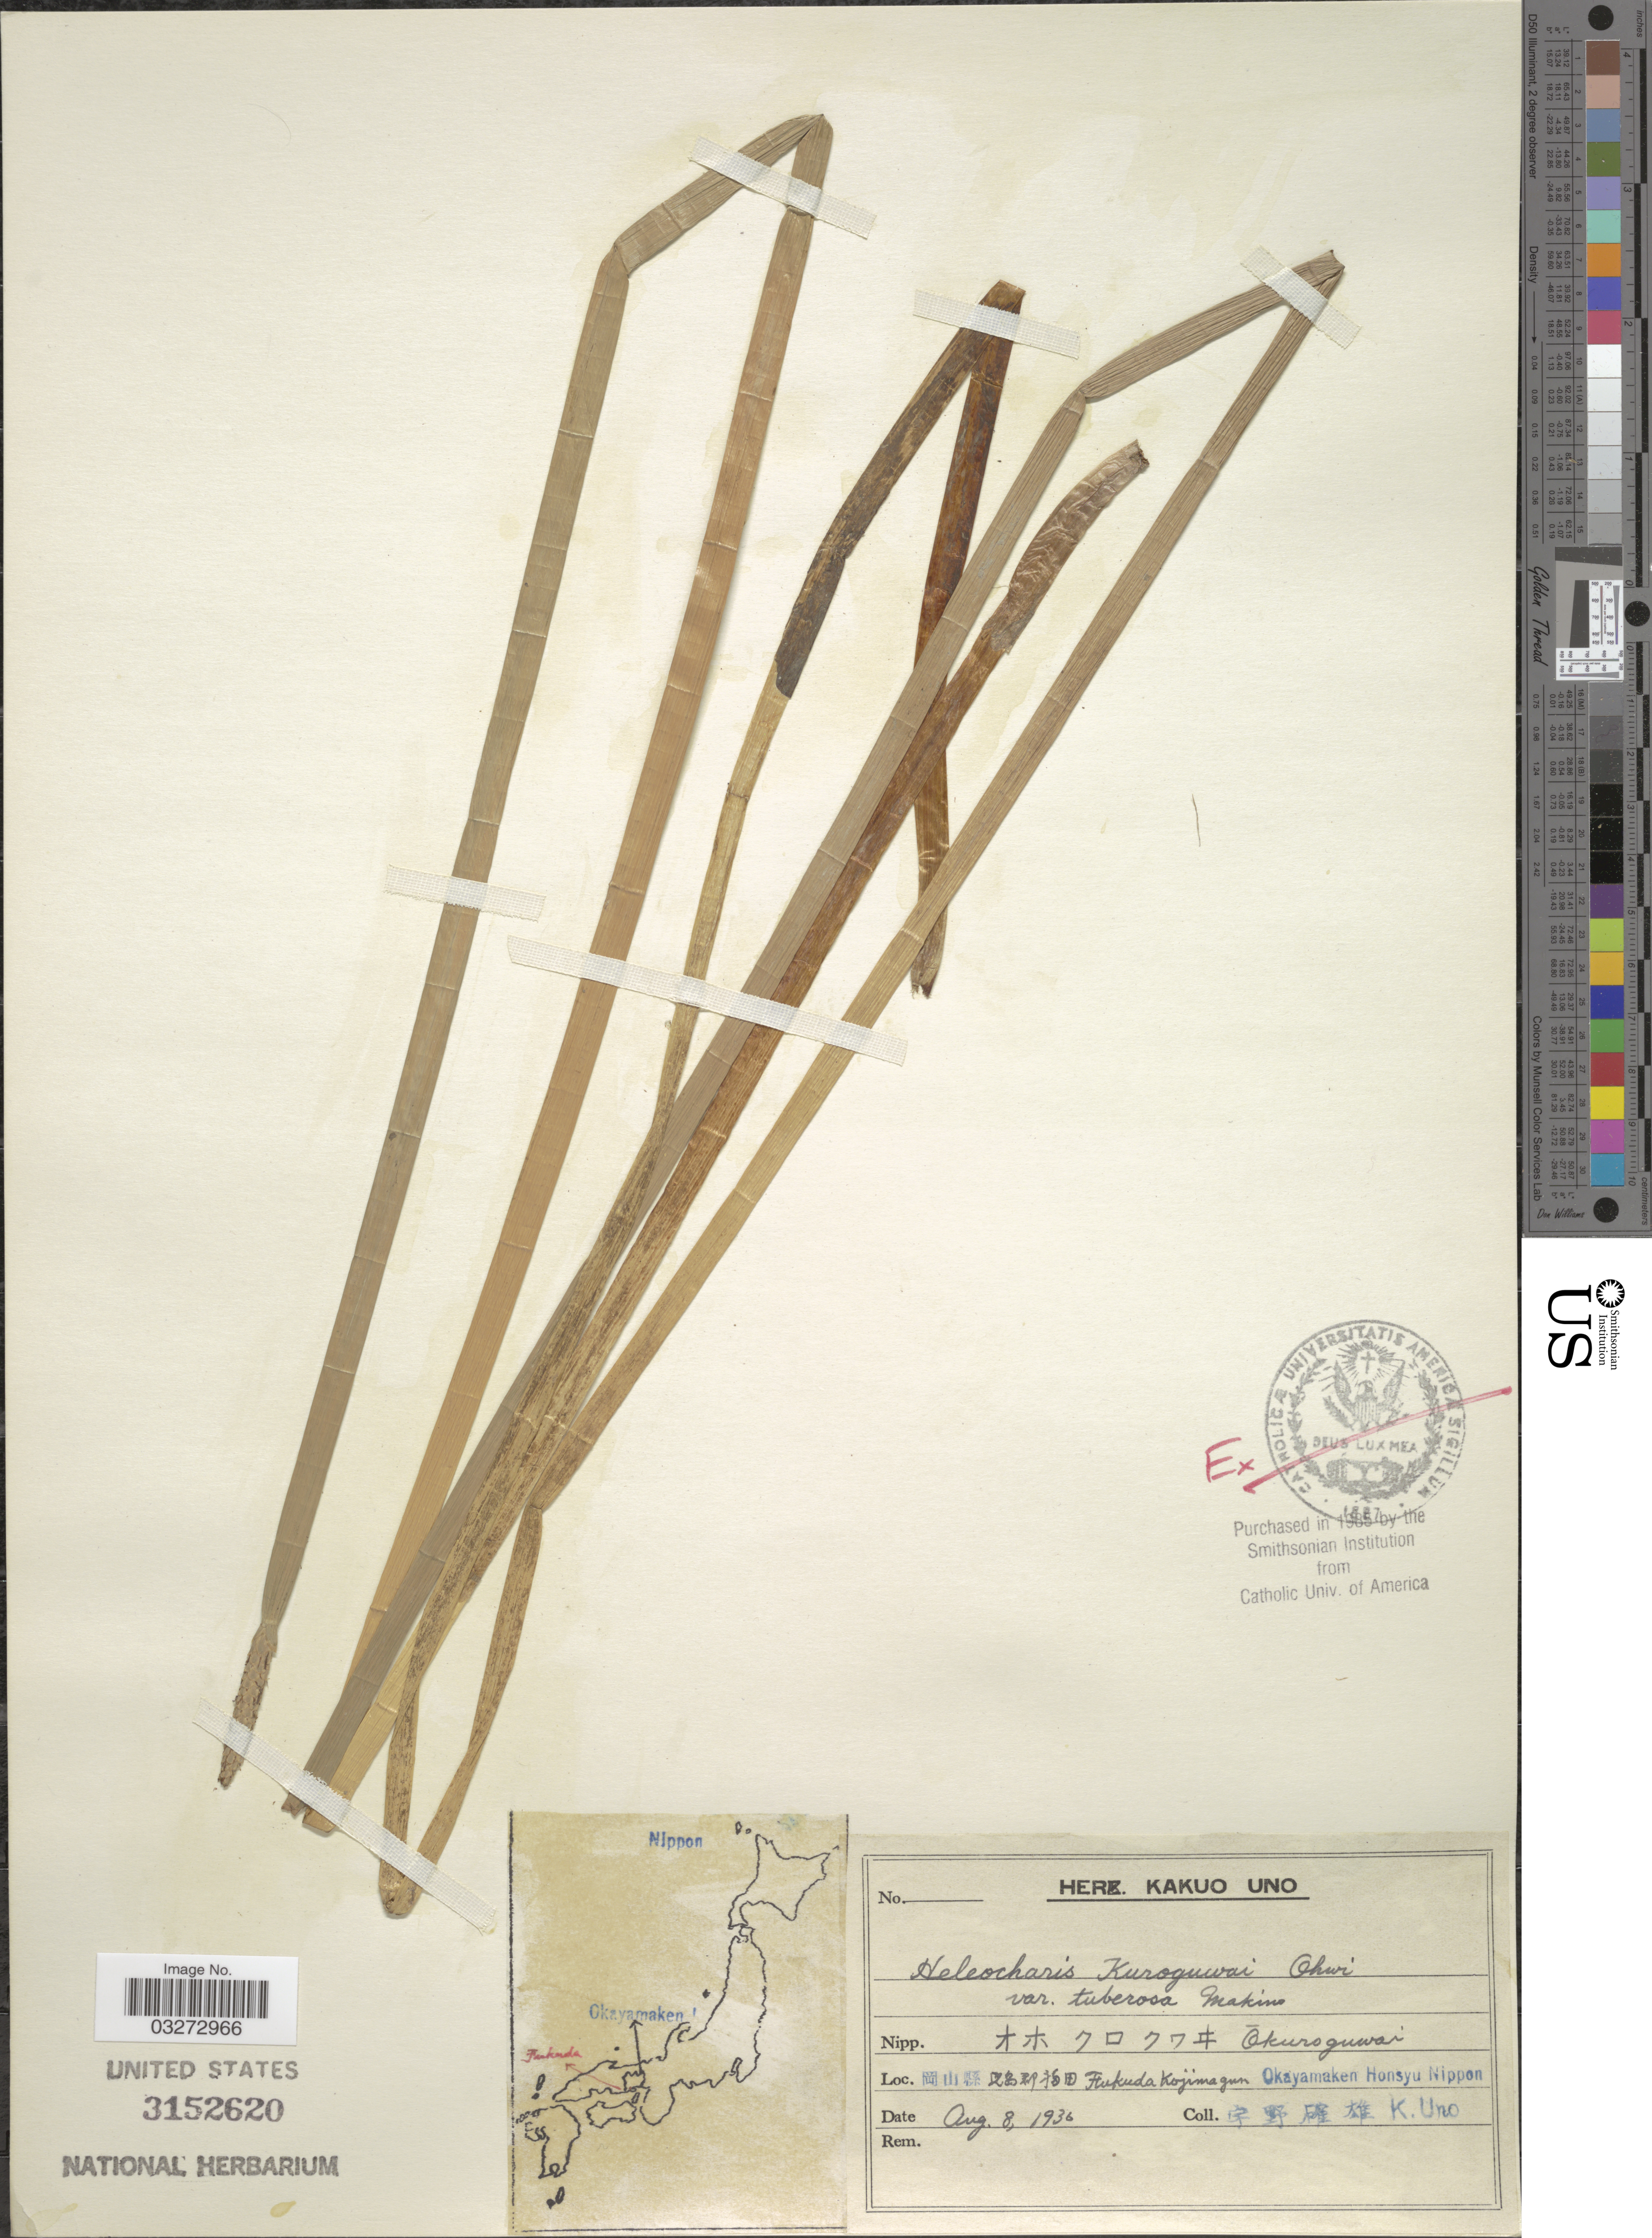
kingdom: Plantae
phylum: Tracheophyta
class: Liliopsida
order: Poales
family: Cyperaceae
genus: Eleocharis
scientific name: Eleocharis kuroguwai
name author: Ohwi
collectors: K. Uno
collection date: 1936-08-08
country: Japan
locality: X Fukuda Kojimagun. Okayamaken Honsyu Nippon.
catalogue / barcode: US 3152620